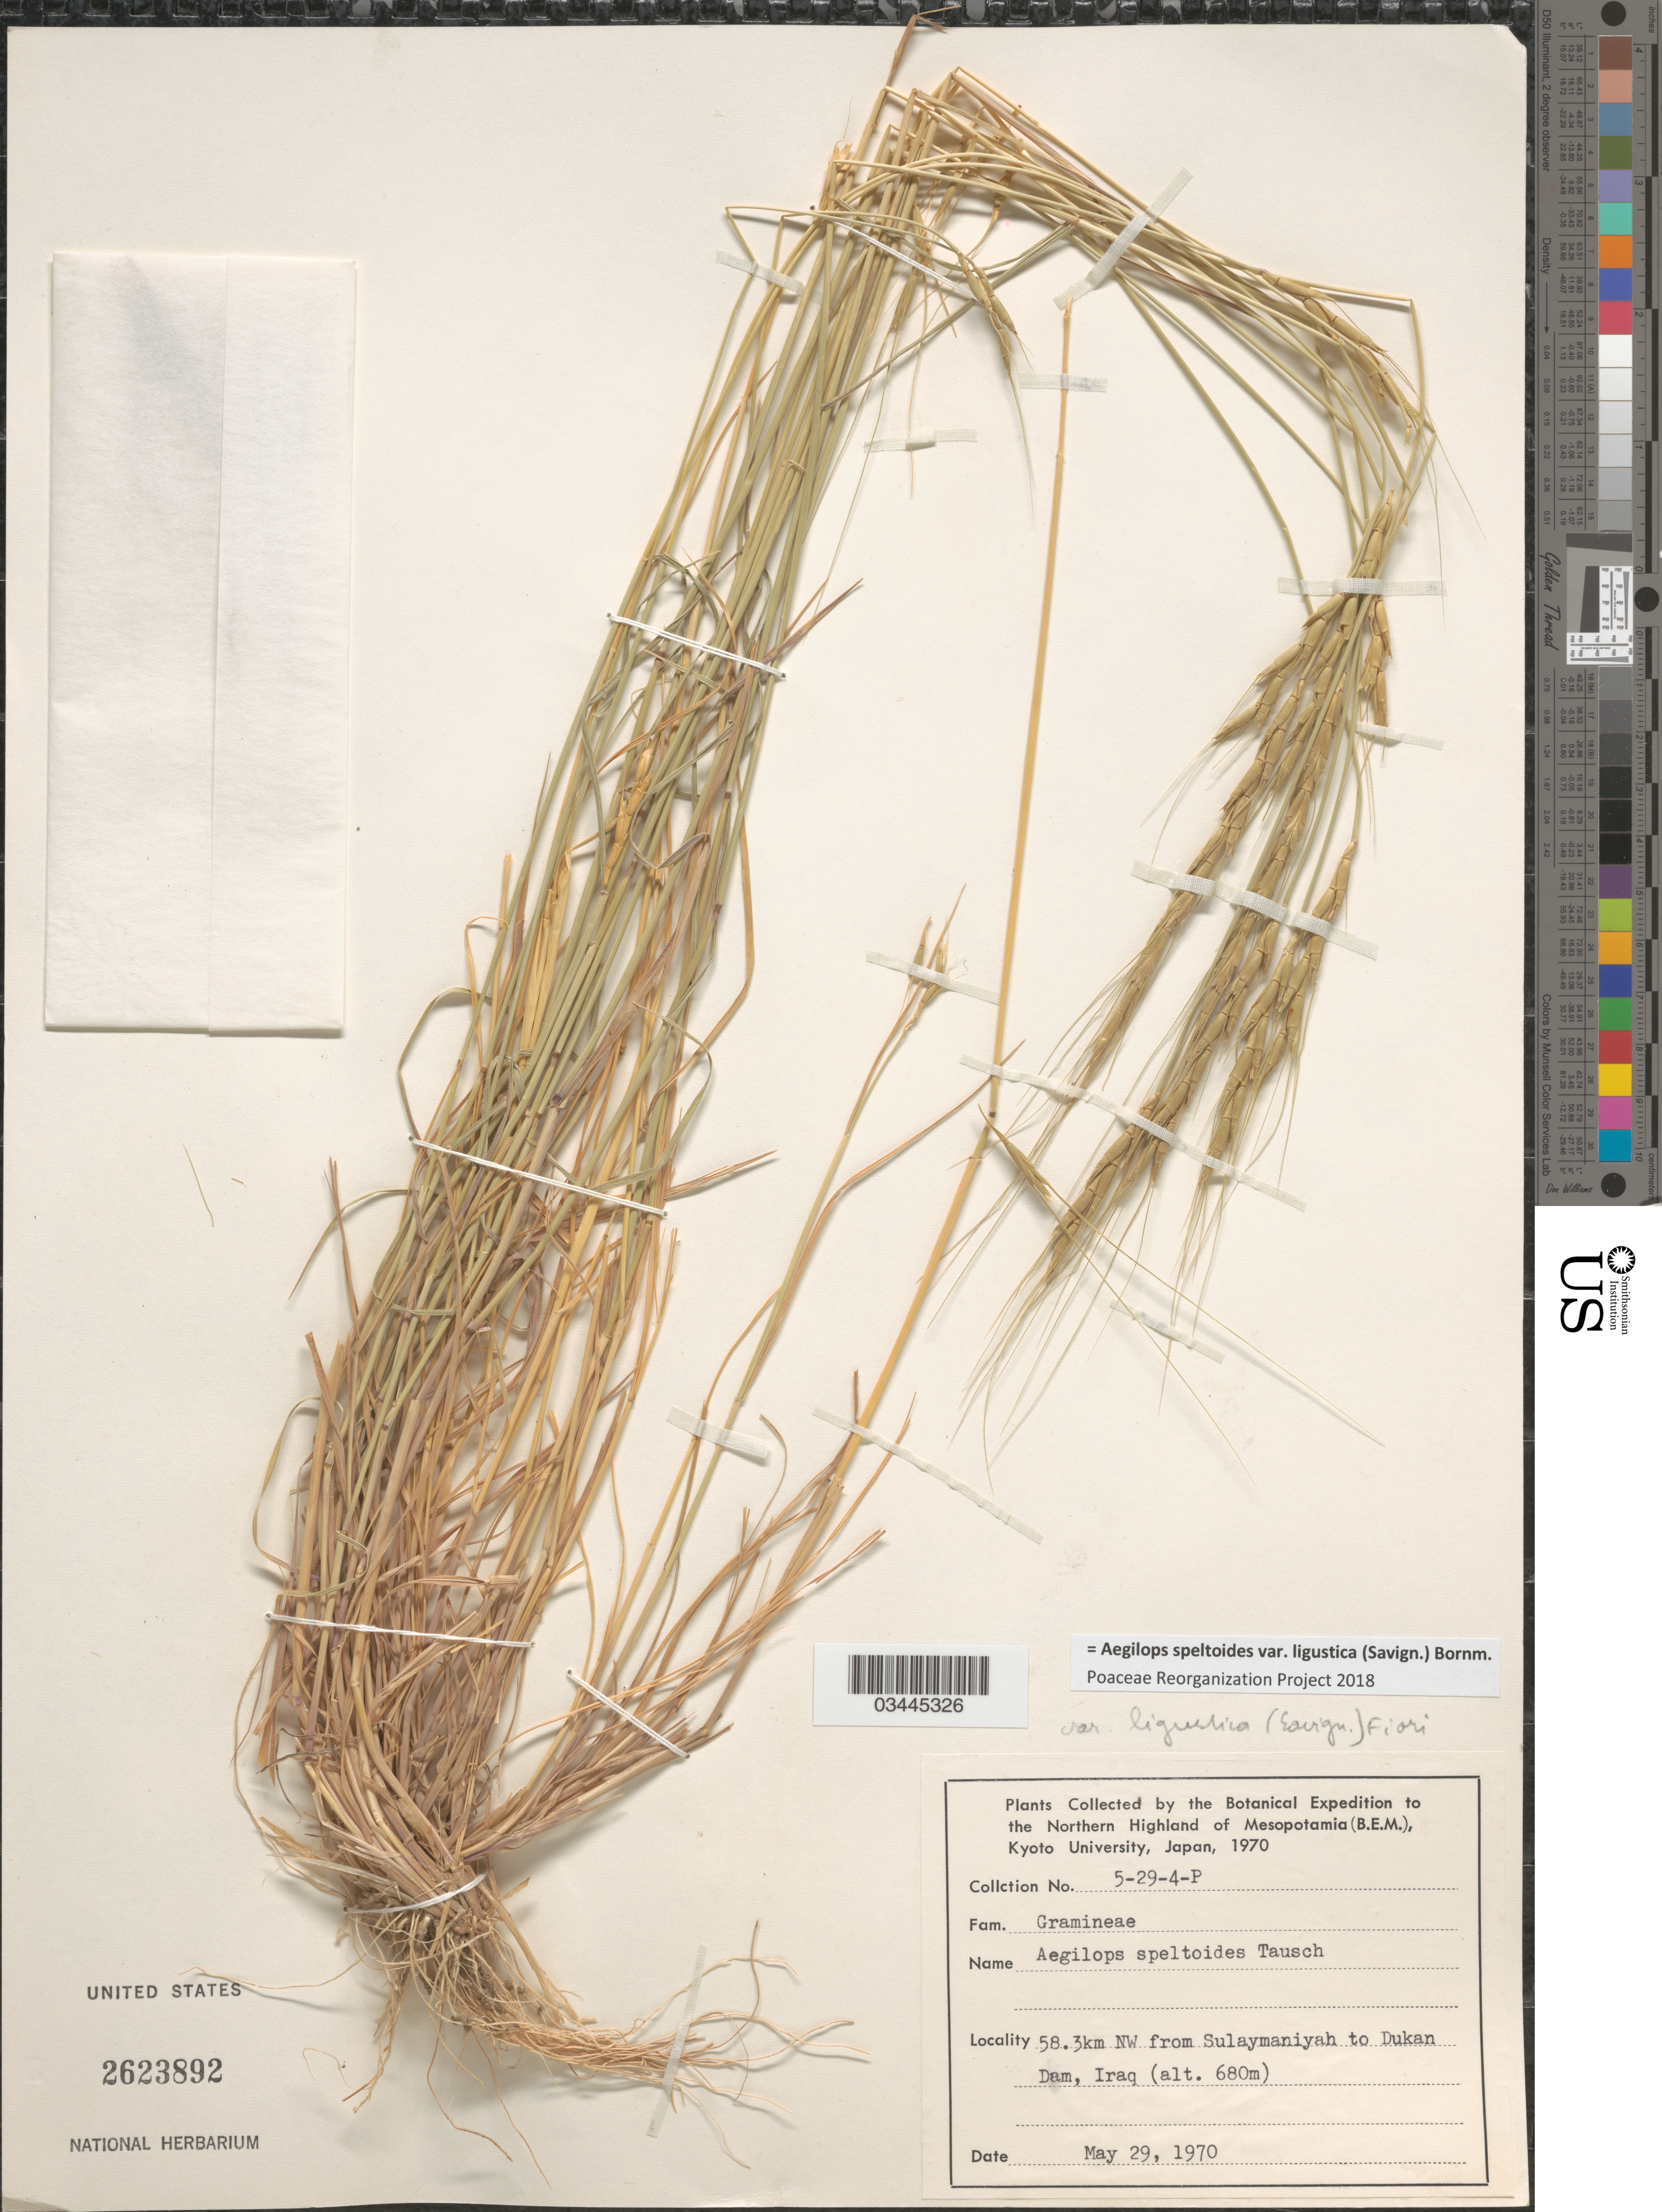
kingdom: Plantae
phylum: Tracheophyta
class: Liliopsida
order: Poales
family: Poaceae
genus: Aegilops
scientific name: Aegilops speltoides var. ligustica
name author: (Savign.) Fiori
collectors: Botanical Expedition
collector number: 5-29-4-P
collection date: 1970-05-29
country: Iraq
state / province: As Sulaymānīyah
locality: To the Northern Highland of Mesopotamia (B.E.M.). 58.3km NW from Sulaymaniyah to Dukan Dam.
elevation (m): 680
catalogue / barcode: US 2623892